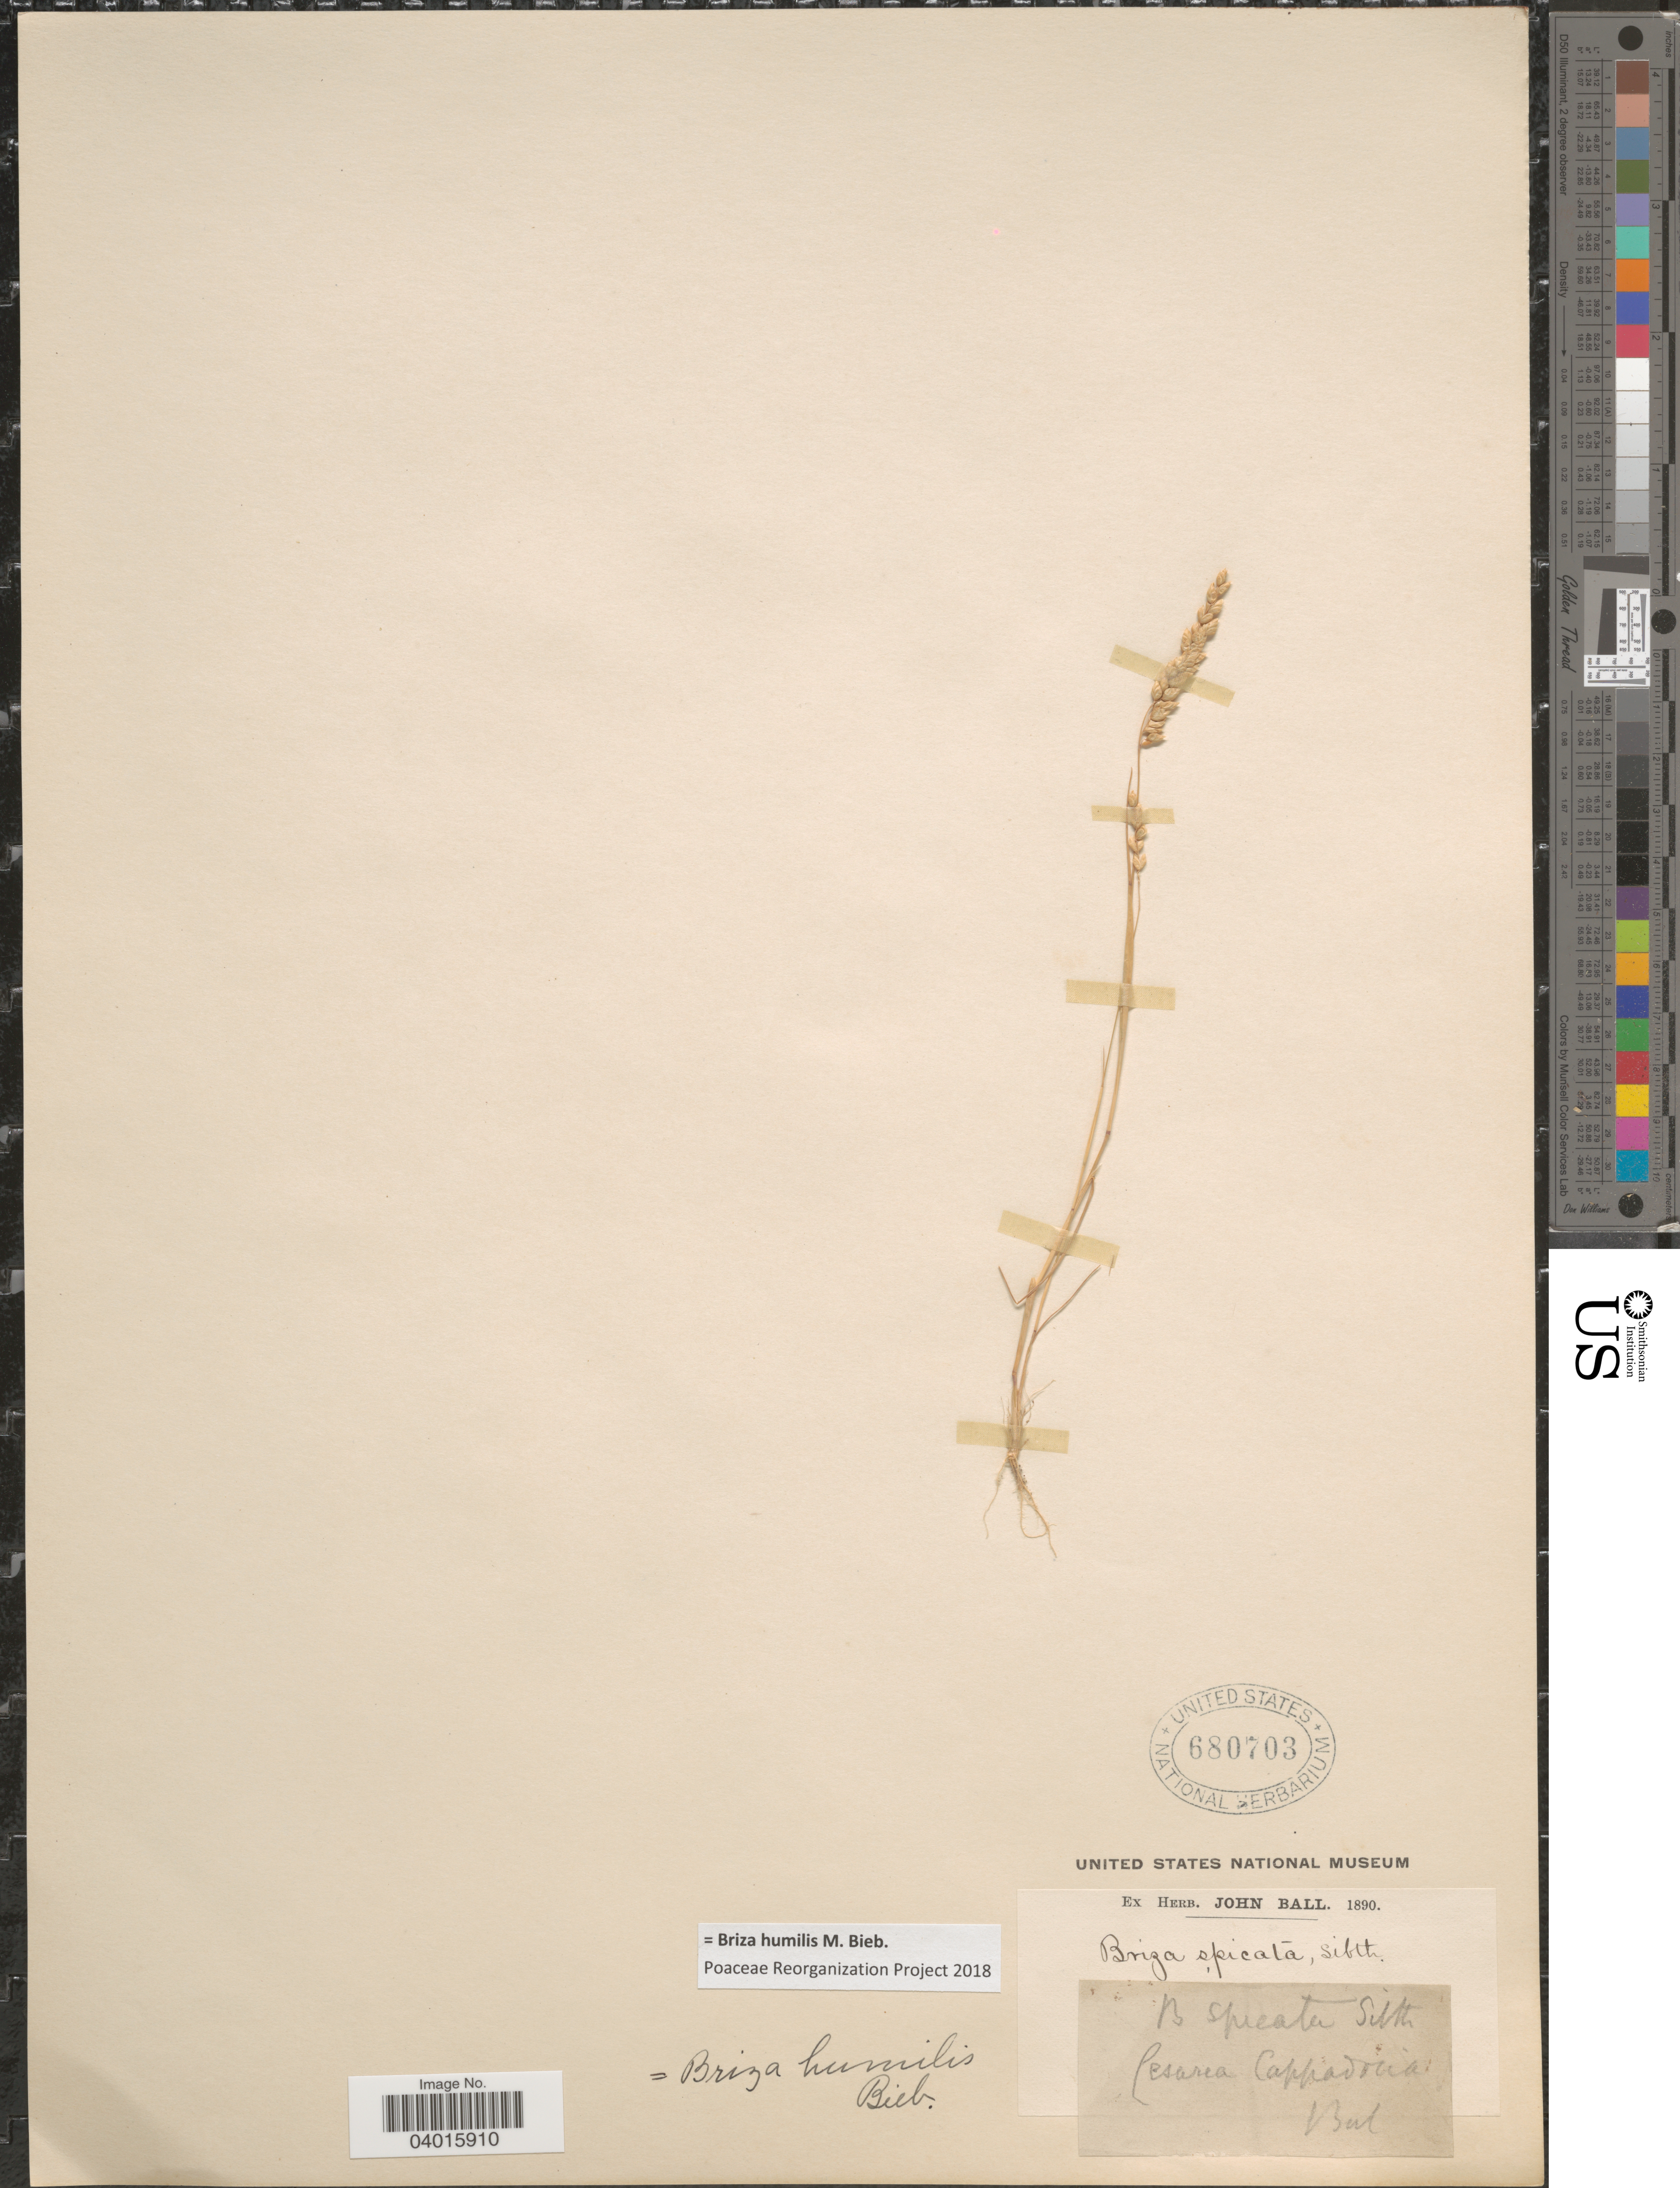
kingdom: Plantae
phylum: Tracheophyta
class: Liliopsida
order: Poales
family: Poaceae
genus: Briza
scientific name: Briza humilis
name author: M. Bieb.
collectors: J. Ball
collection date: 1890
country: Turkey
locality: Cesarea Cappadocia.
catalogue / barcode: US 680703